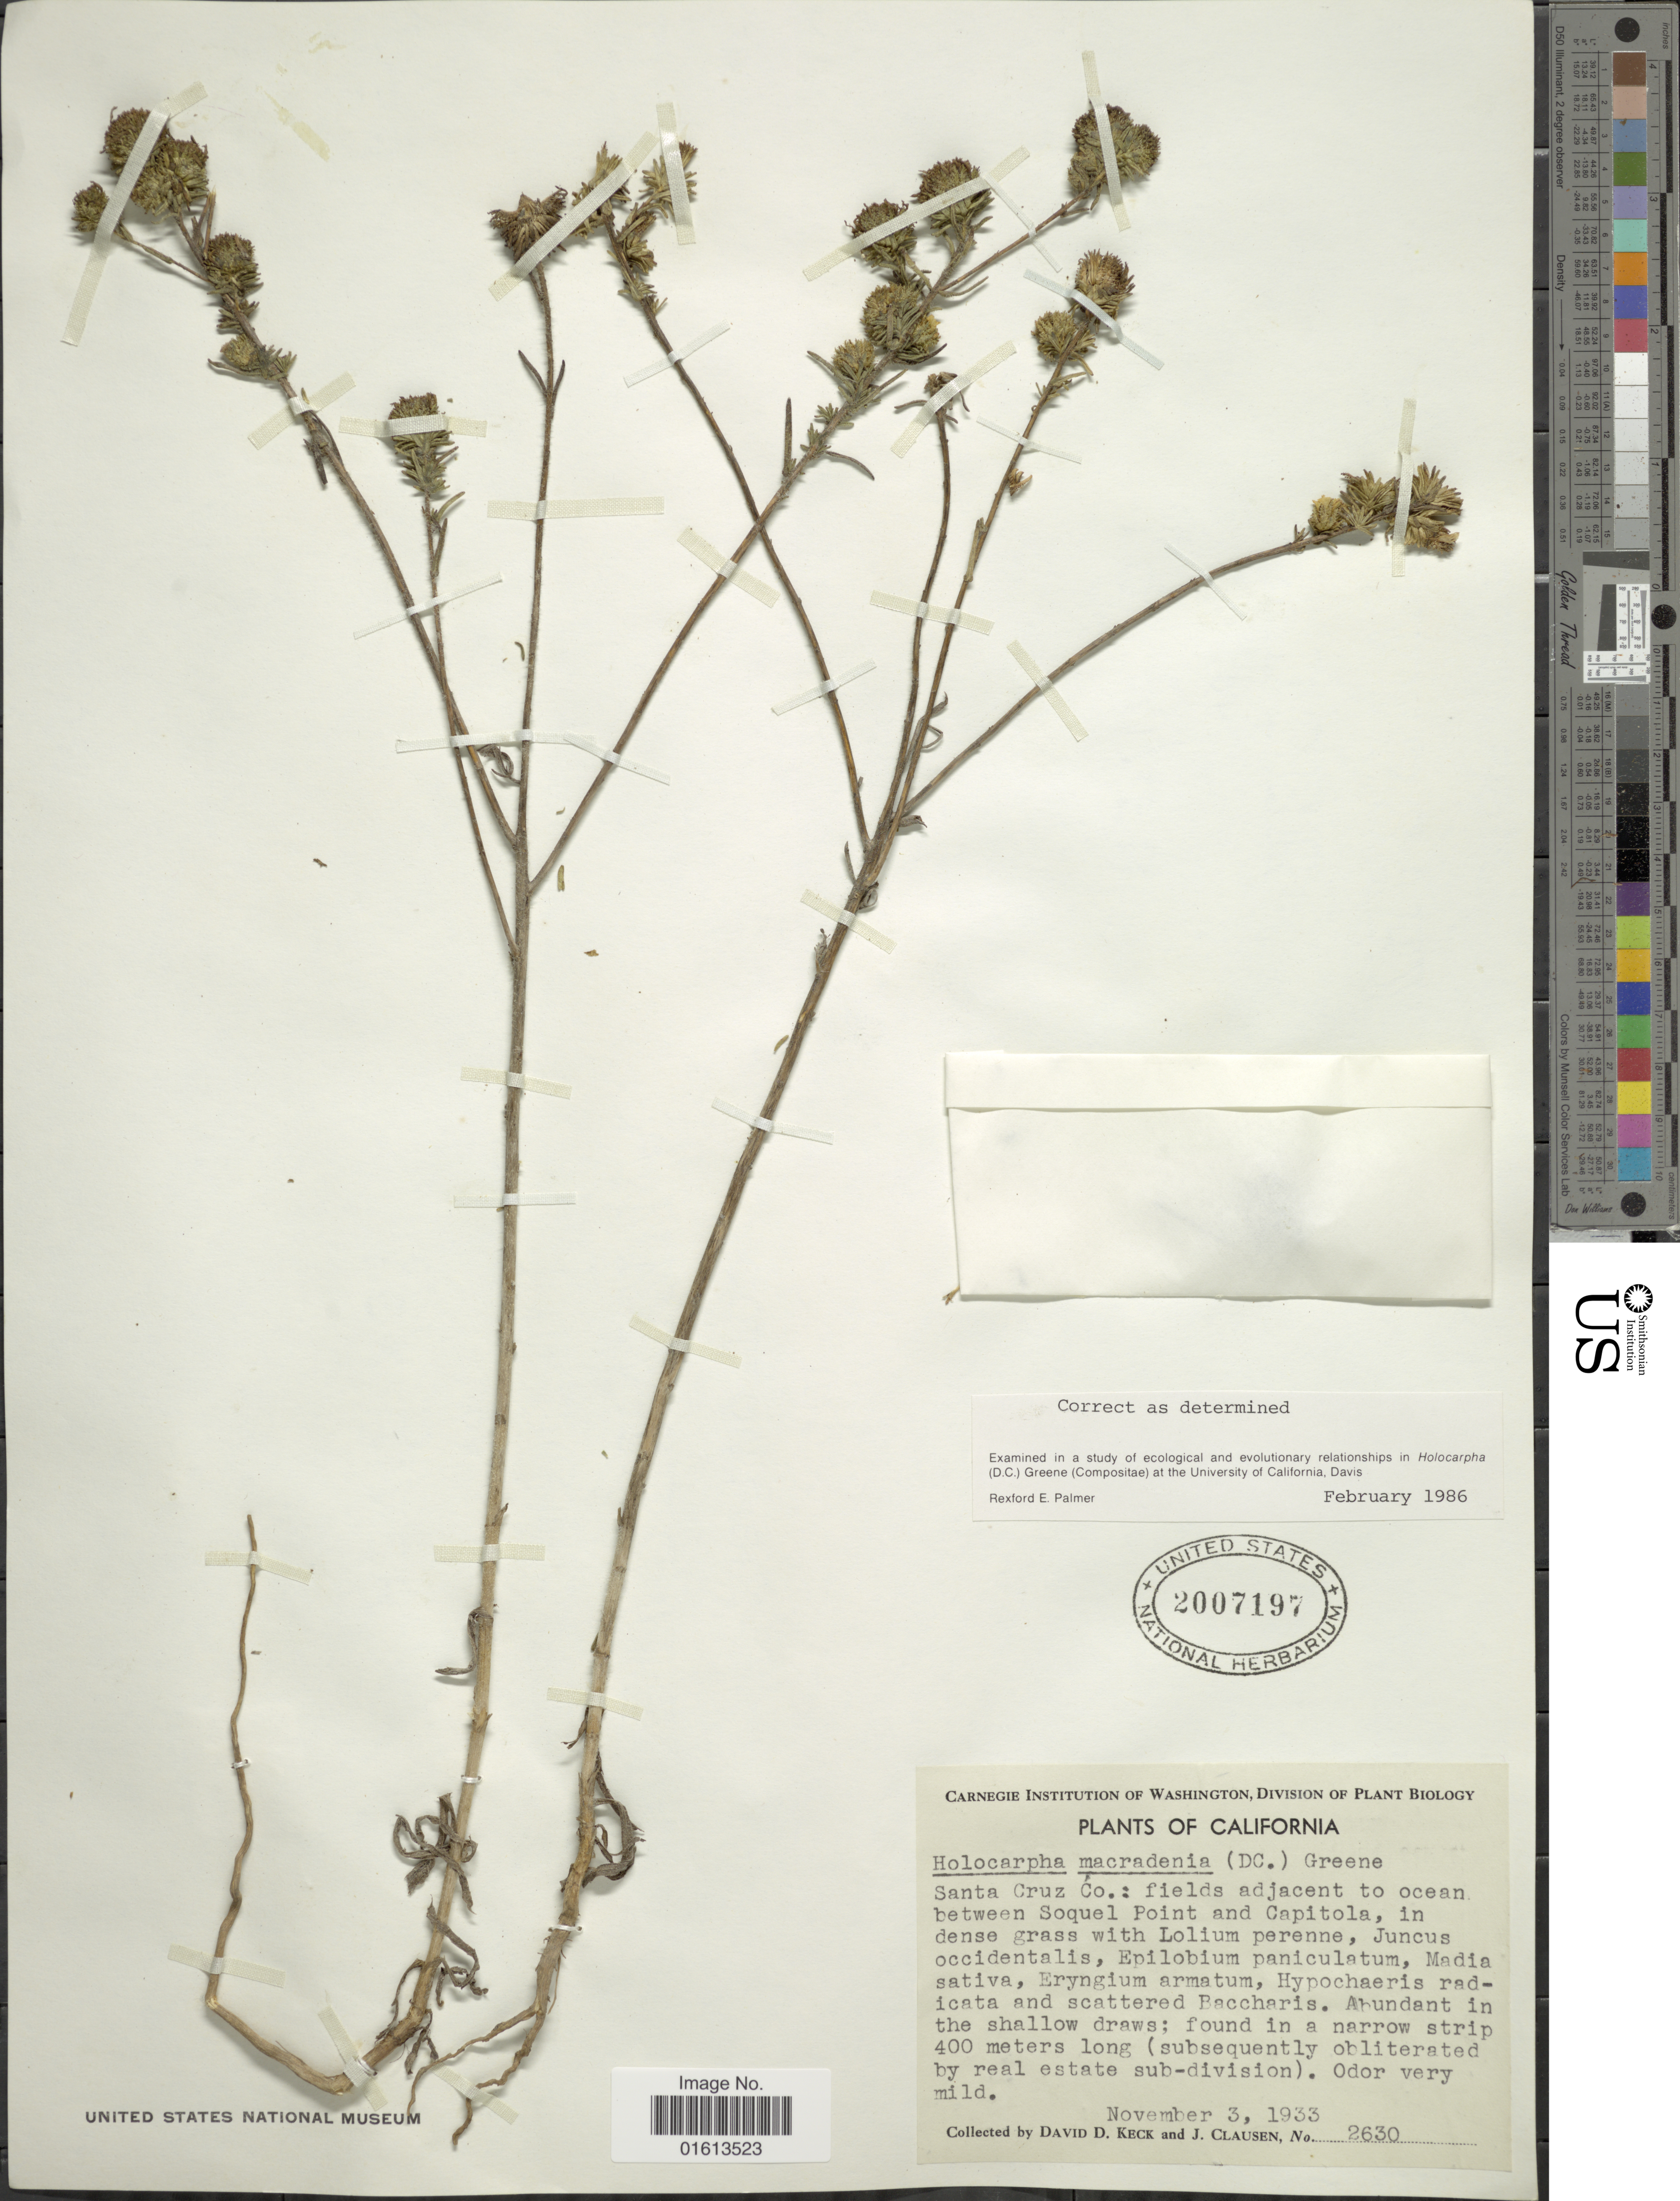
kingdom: Plantae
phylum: Tracheophyta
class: Magnoliopsida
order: Asterales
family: Asteraceae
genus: Holocarpha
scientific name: Holocarpha macradenia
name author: (DC.) Greene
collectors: D. D. Keck & J. Clausen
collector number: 2630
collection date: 1933-11-03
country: United States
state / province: California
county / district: Santa Cruz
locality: Santa Cruz Co.: fields adjacent to ocean between Soquel Point and Capitola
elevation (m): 400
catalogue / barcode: US 2007197